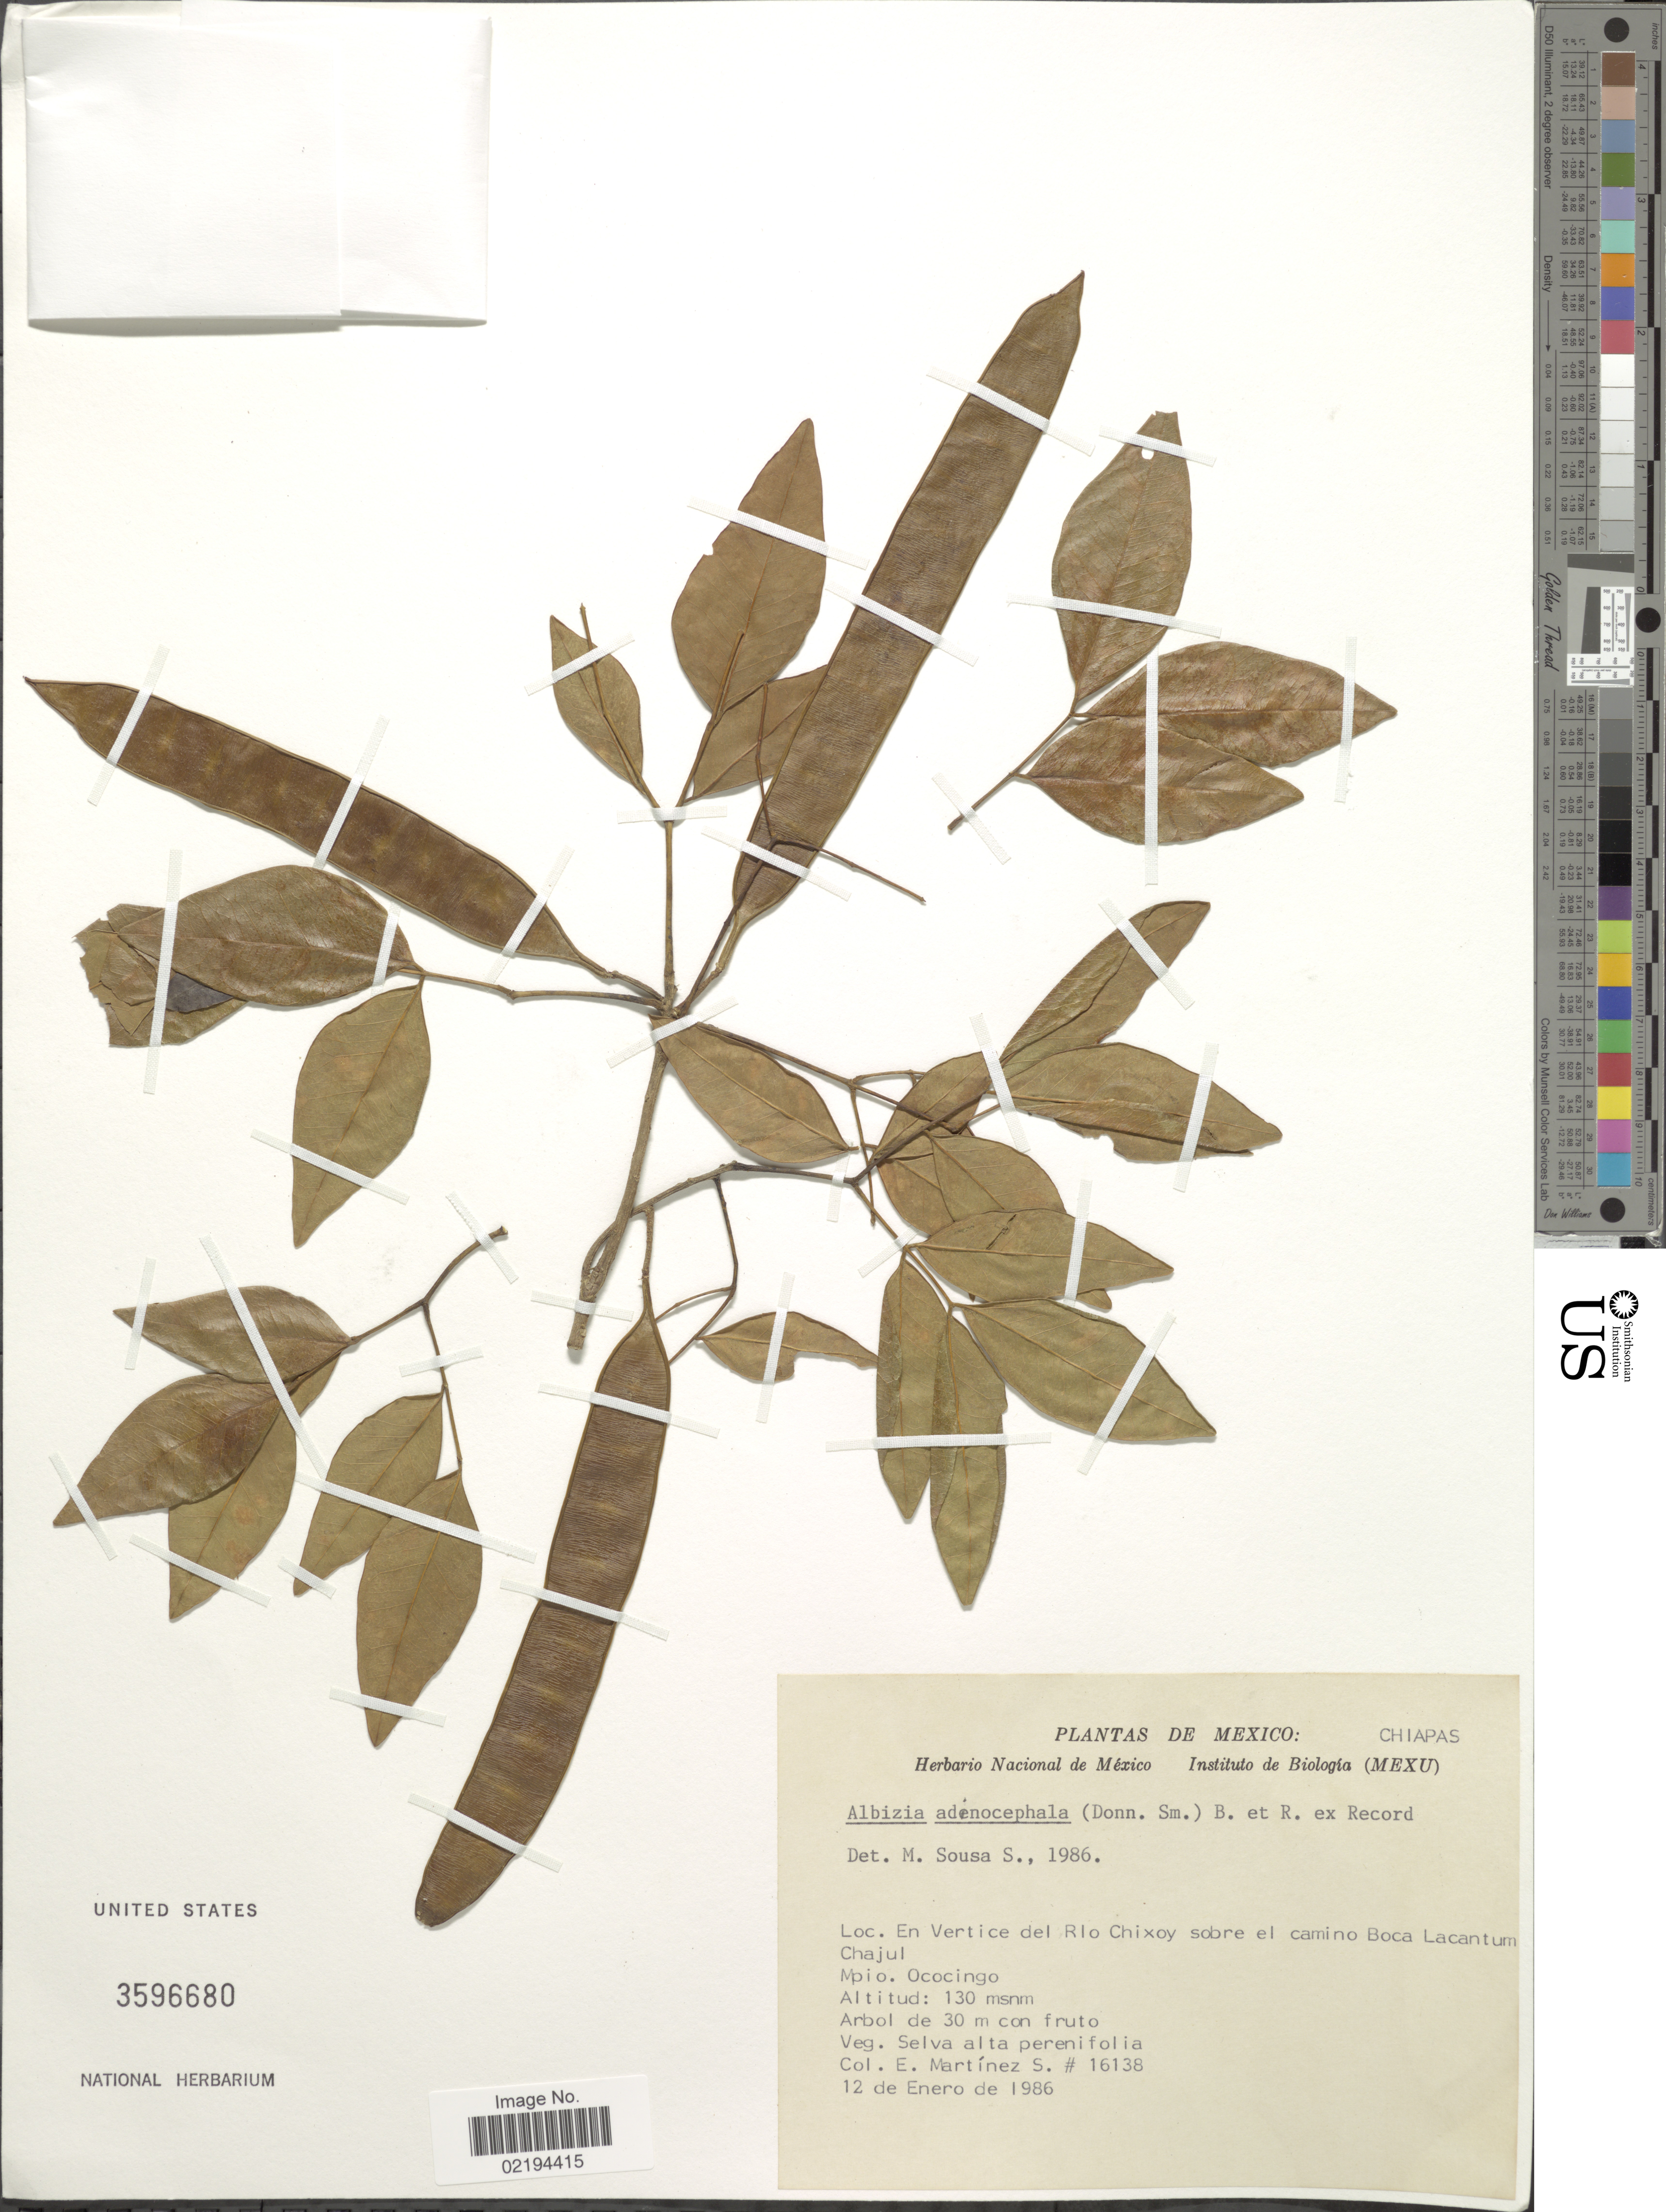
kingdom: Plantae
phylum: Tracheophyta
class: Magnoliopsida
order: Fabales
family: Fabaceae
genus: Pseudalbizzia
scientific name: Pseudalbizzia adinocephala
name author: (Donn. Sm.) Koenen & Duno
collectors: E. M. Martínez S.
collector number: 16138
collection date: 1986-01-12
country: Mexico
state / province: Chiapas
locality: En Vertice del Rio Chixoy sobre el camino Boca Lacantum Chajul, Mpio. Ococingo.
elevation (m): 130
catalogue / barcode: US 3596680